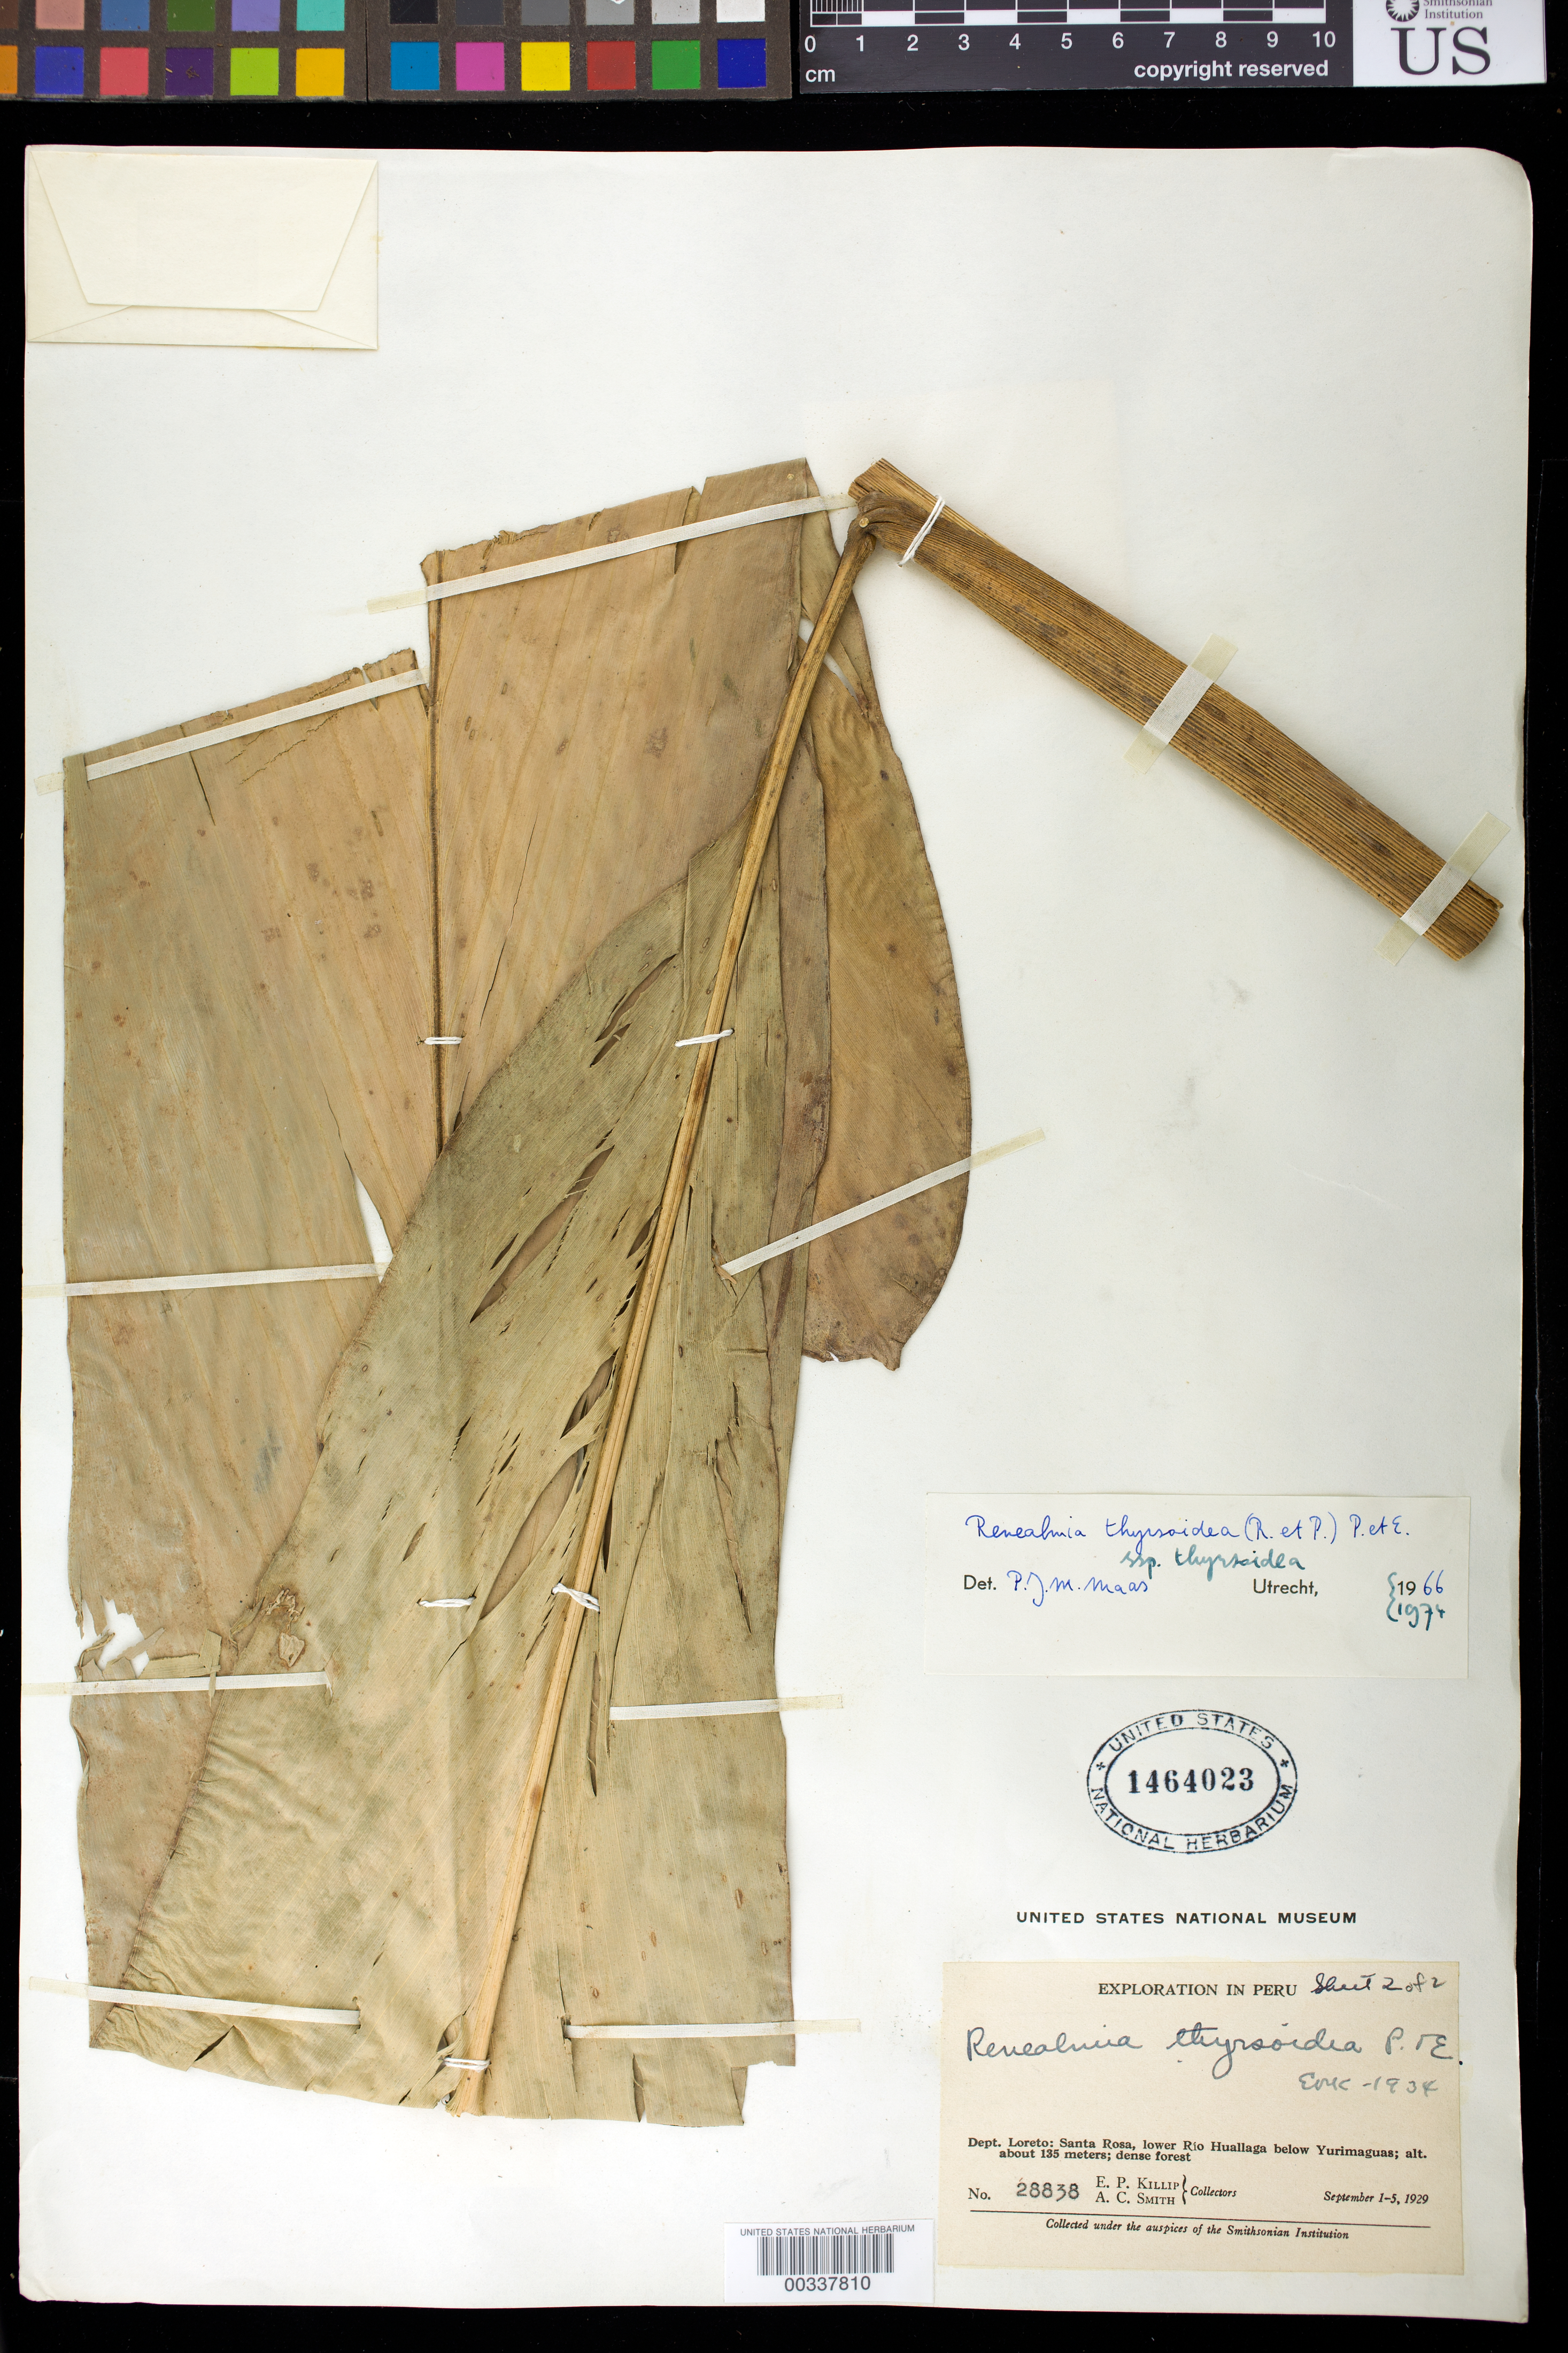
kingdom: Plantae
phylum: Tracheophyta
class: Liliopsida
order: Zingiberales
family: Zingiberaceae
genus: Renealmia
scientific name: Renealmia thyrsoidea subsp. thyrsoidea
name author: (Ruiz & Pav.) Poepp. & Endl.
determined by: Maas, Paul J. M.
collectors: E. P. Killip & A. C. Smith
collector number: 28838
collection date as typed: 01 Sep 1929 to 05 Sep 1929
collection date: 1929-09-01/1929-09-05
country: Peru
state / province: Loreto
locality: Santa Rosa, lower Rio Huallaga below Yurimaguas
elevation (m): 135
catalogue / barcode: US 1464023